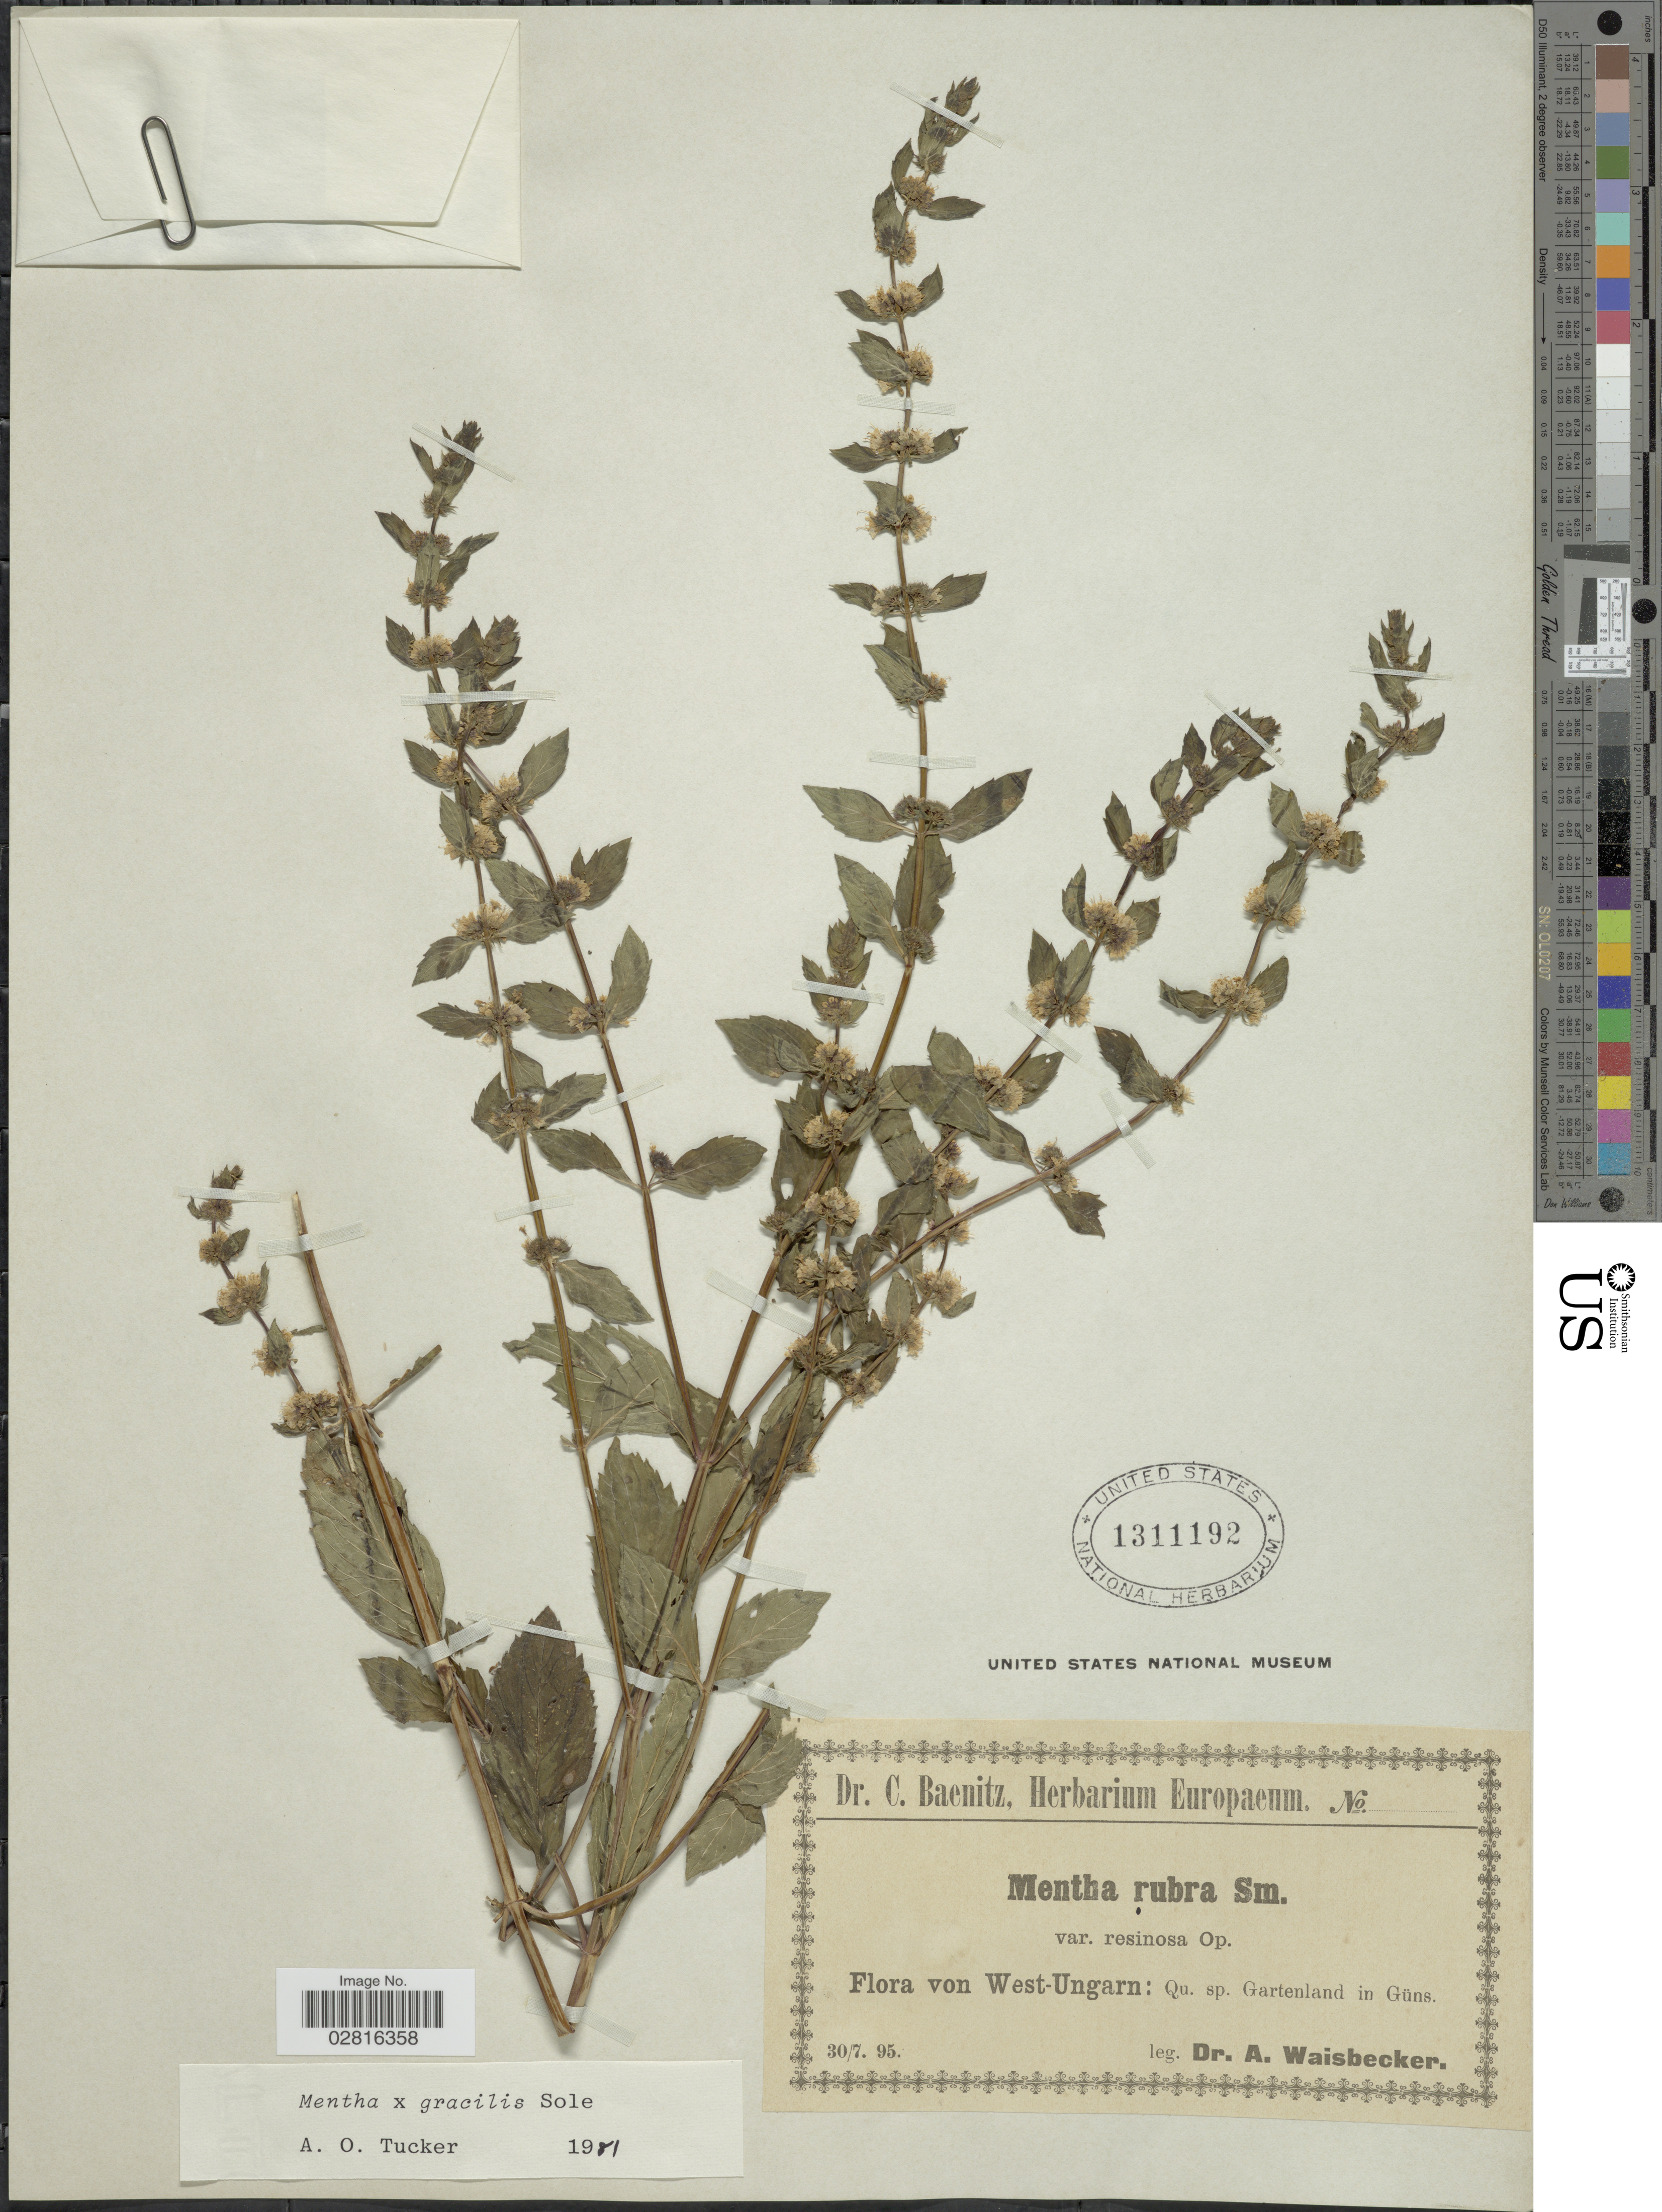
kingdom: Plantae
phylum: Tracheophyta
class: Magnoliopsida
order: Lamiales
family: Lamiaceae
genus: Mentha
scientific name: Mentha x gracilis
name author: Sole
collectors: A. Waisbecker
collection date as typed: Transcribed d/m/y: 30/7/95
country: Hungary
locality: West-Ungarn: Qu. sp. Gartenland in Güns.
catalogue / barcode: US 1311192